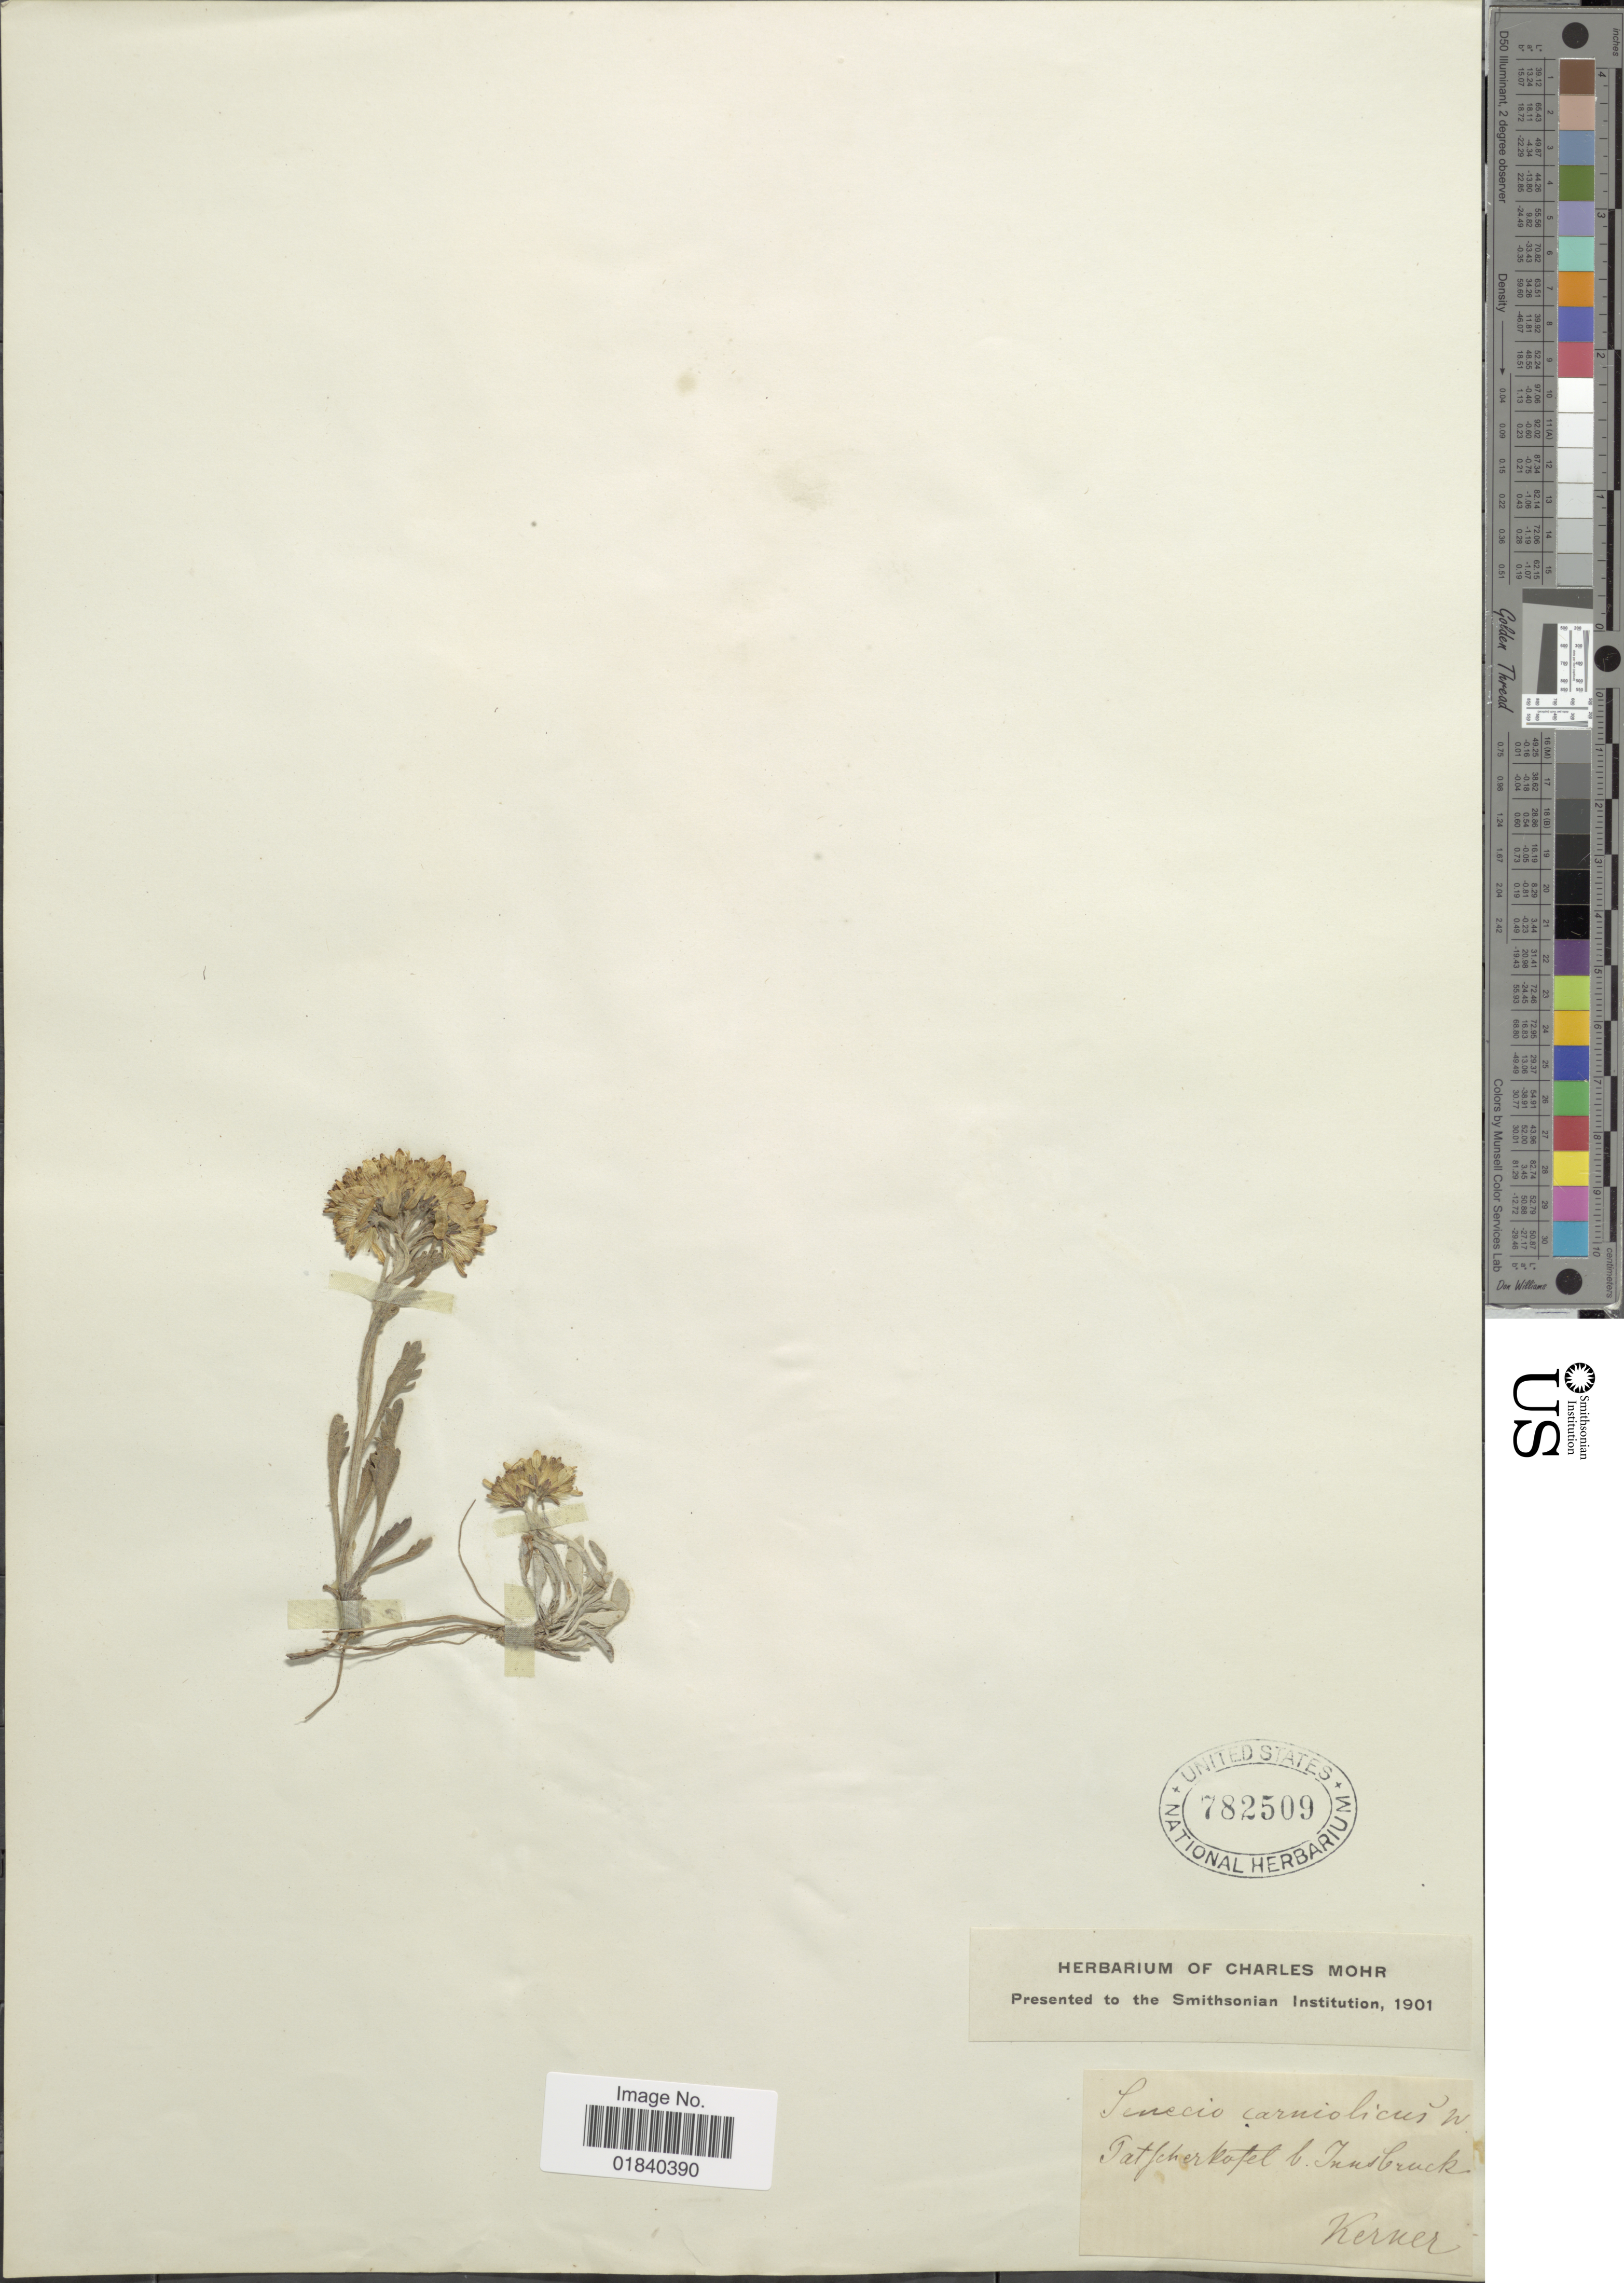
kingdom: Plantae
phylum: Tracheophyta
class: Magnoliopsida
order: Asterales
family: Asteraceae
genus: Jacobaea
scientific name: Jacobaea incana subsp. carniolica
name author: (Willd.) B. Nord. & Greuter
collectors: -. Kerner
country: Austria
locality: Patscherkofel b. Innsbruck. [interpreted]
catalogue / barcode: US 782509